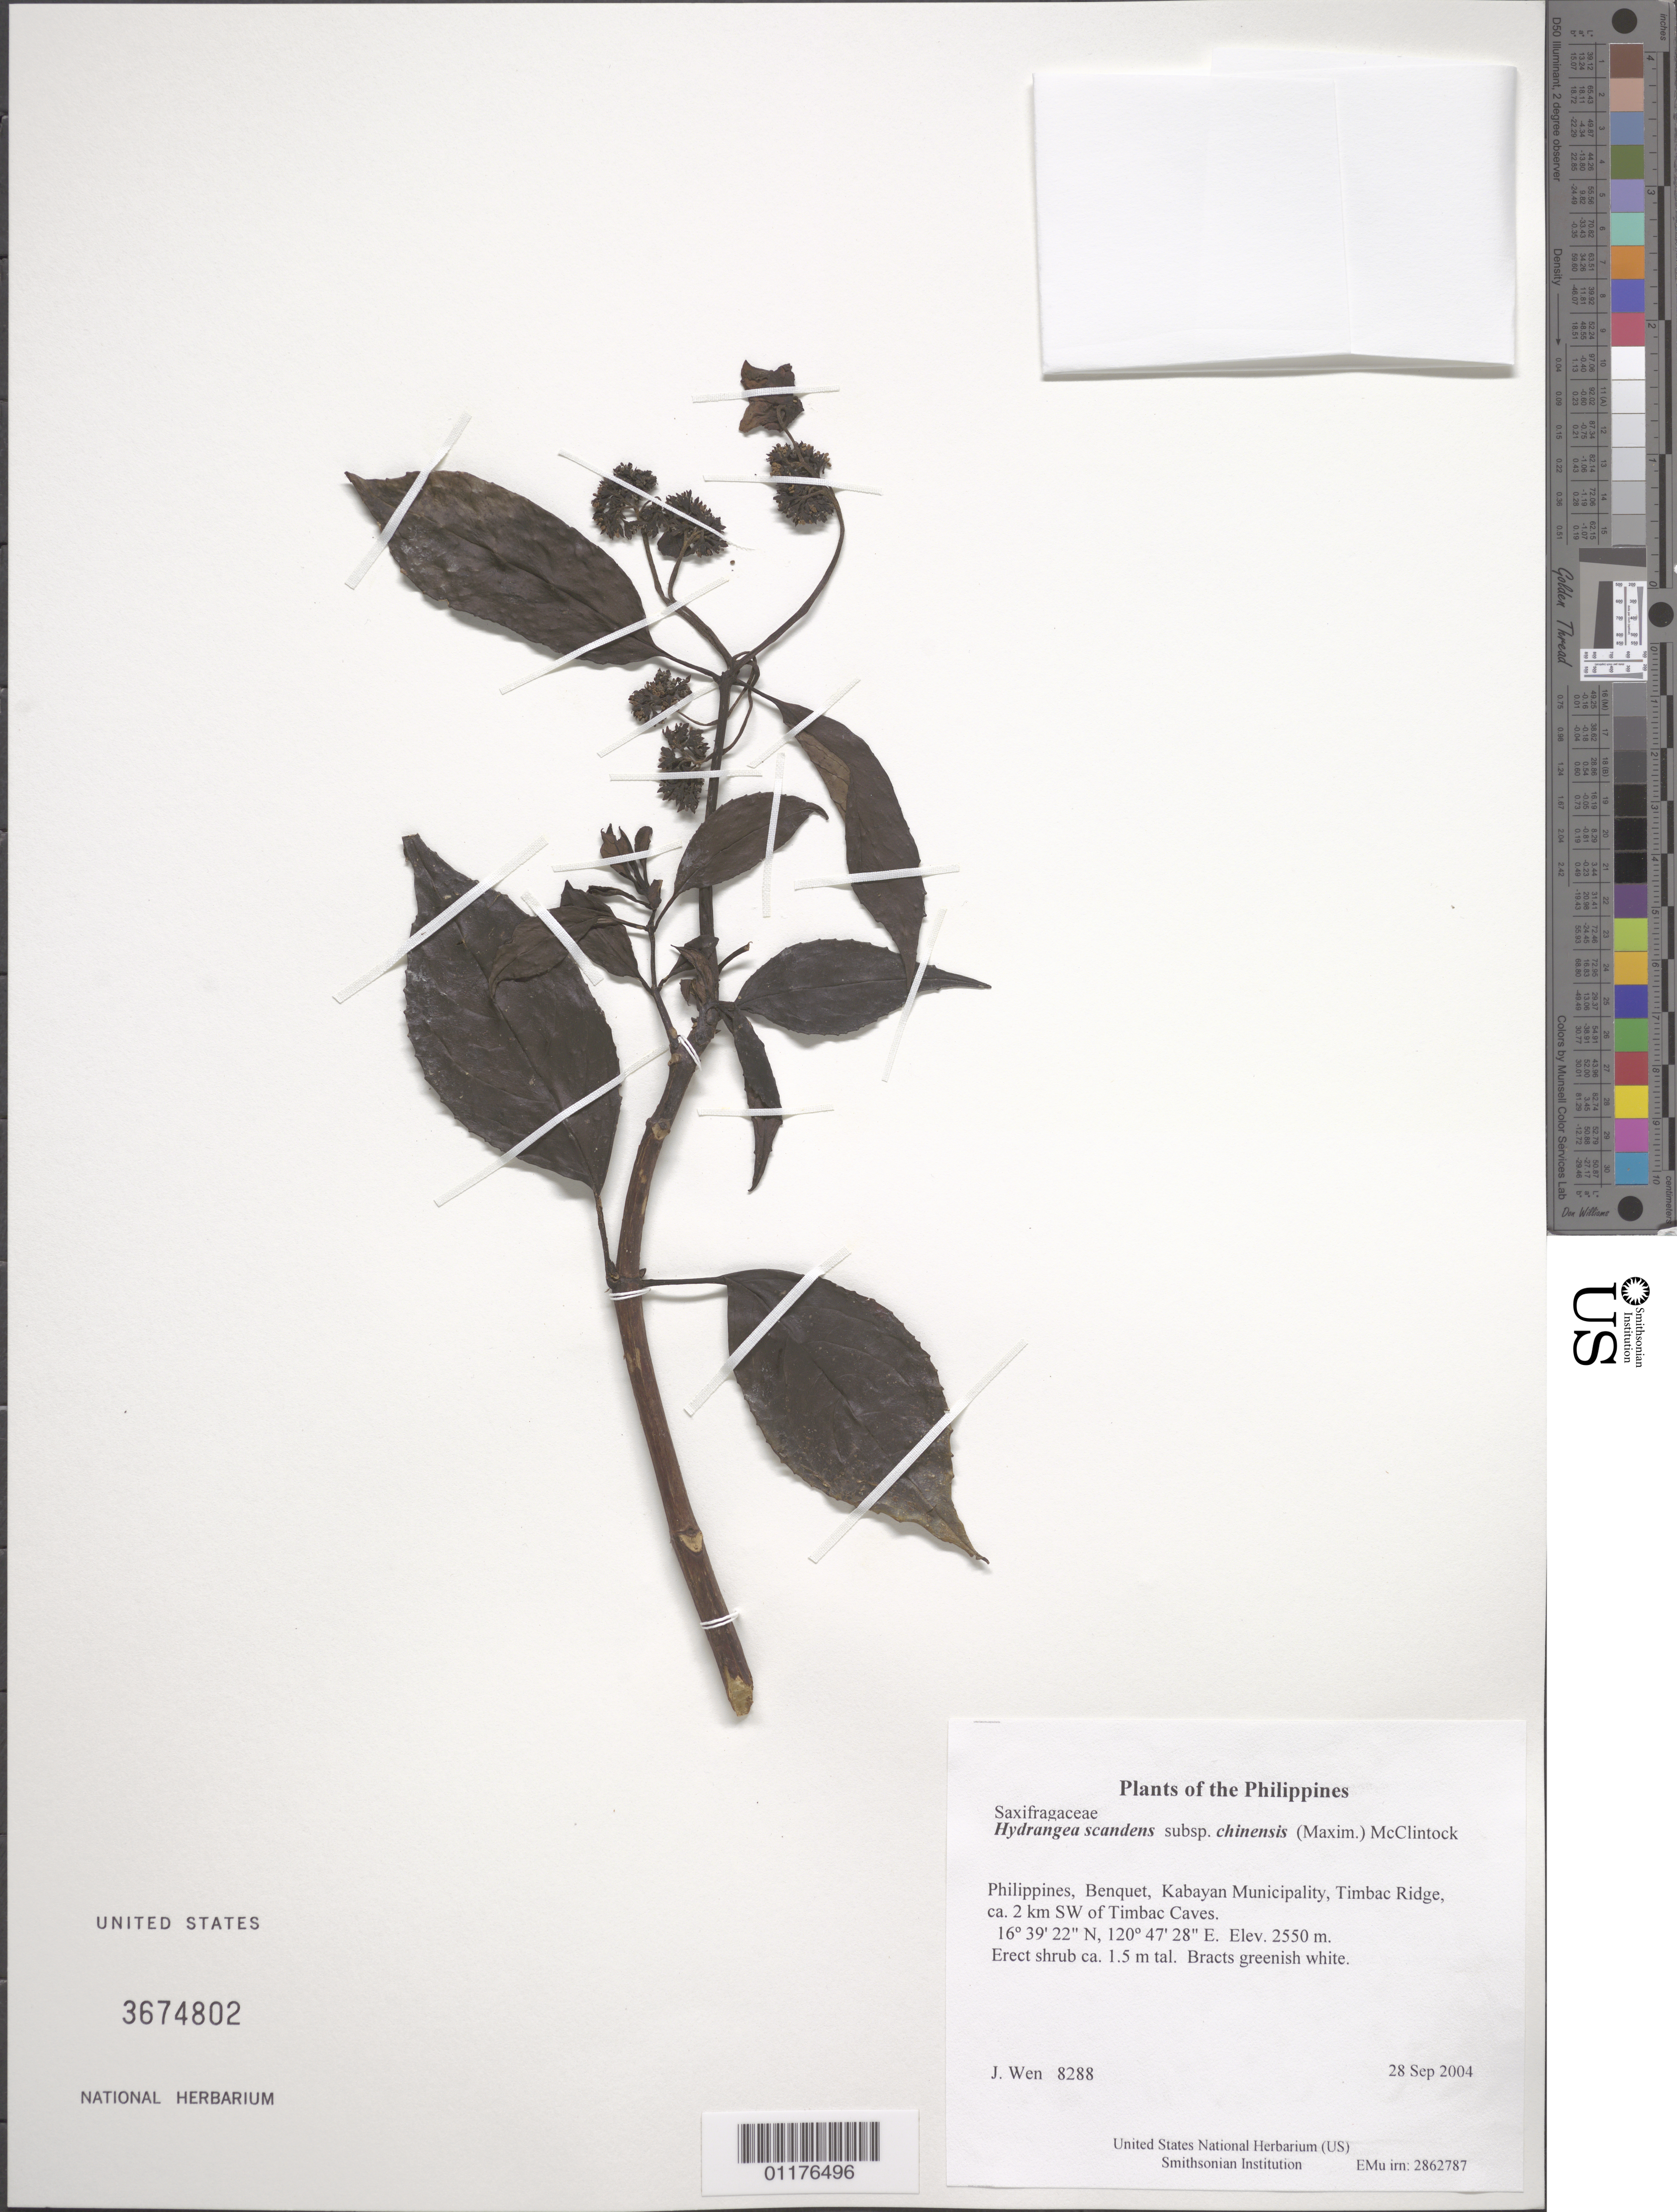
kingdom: Plantae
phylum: Tracheophyta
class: Magnoliopsida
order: Cornales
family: Hydrangeaceae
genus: Hydrangea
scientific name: Hydrangea scandens subsp. chinensis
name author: (Maxim.) E. M. McClint.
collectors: J. Wen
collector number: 8288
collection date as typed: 28 Sep 2004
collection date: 2004-09-28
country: Philippines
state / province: Cordillera (Administrative Region)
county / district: Benguet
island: Luzon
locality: Kabayan Municipality, Timbac Ridge, ca. 2 km SW of Timbac Caves.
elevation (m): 2550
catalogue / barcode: US 3674802